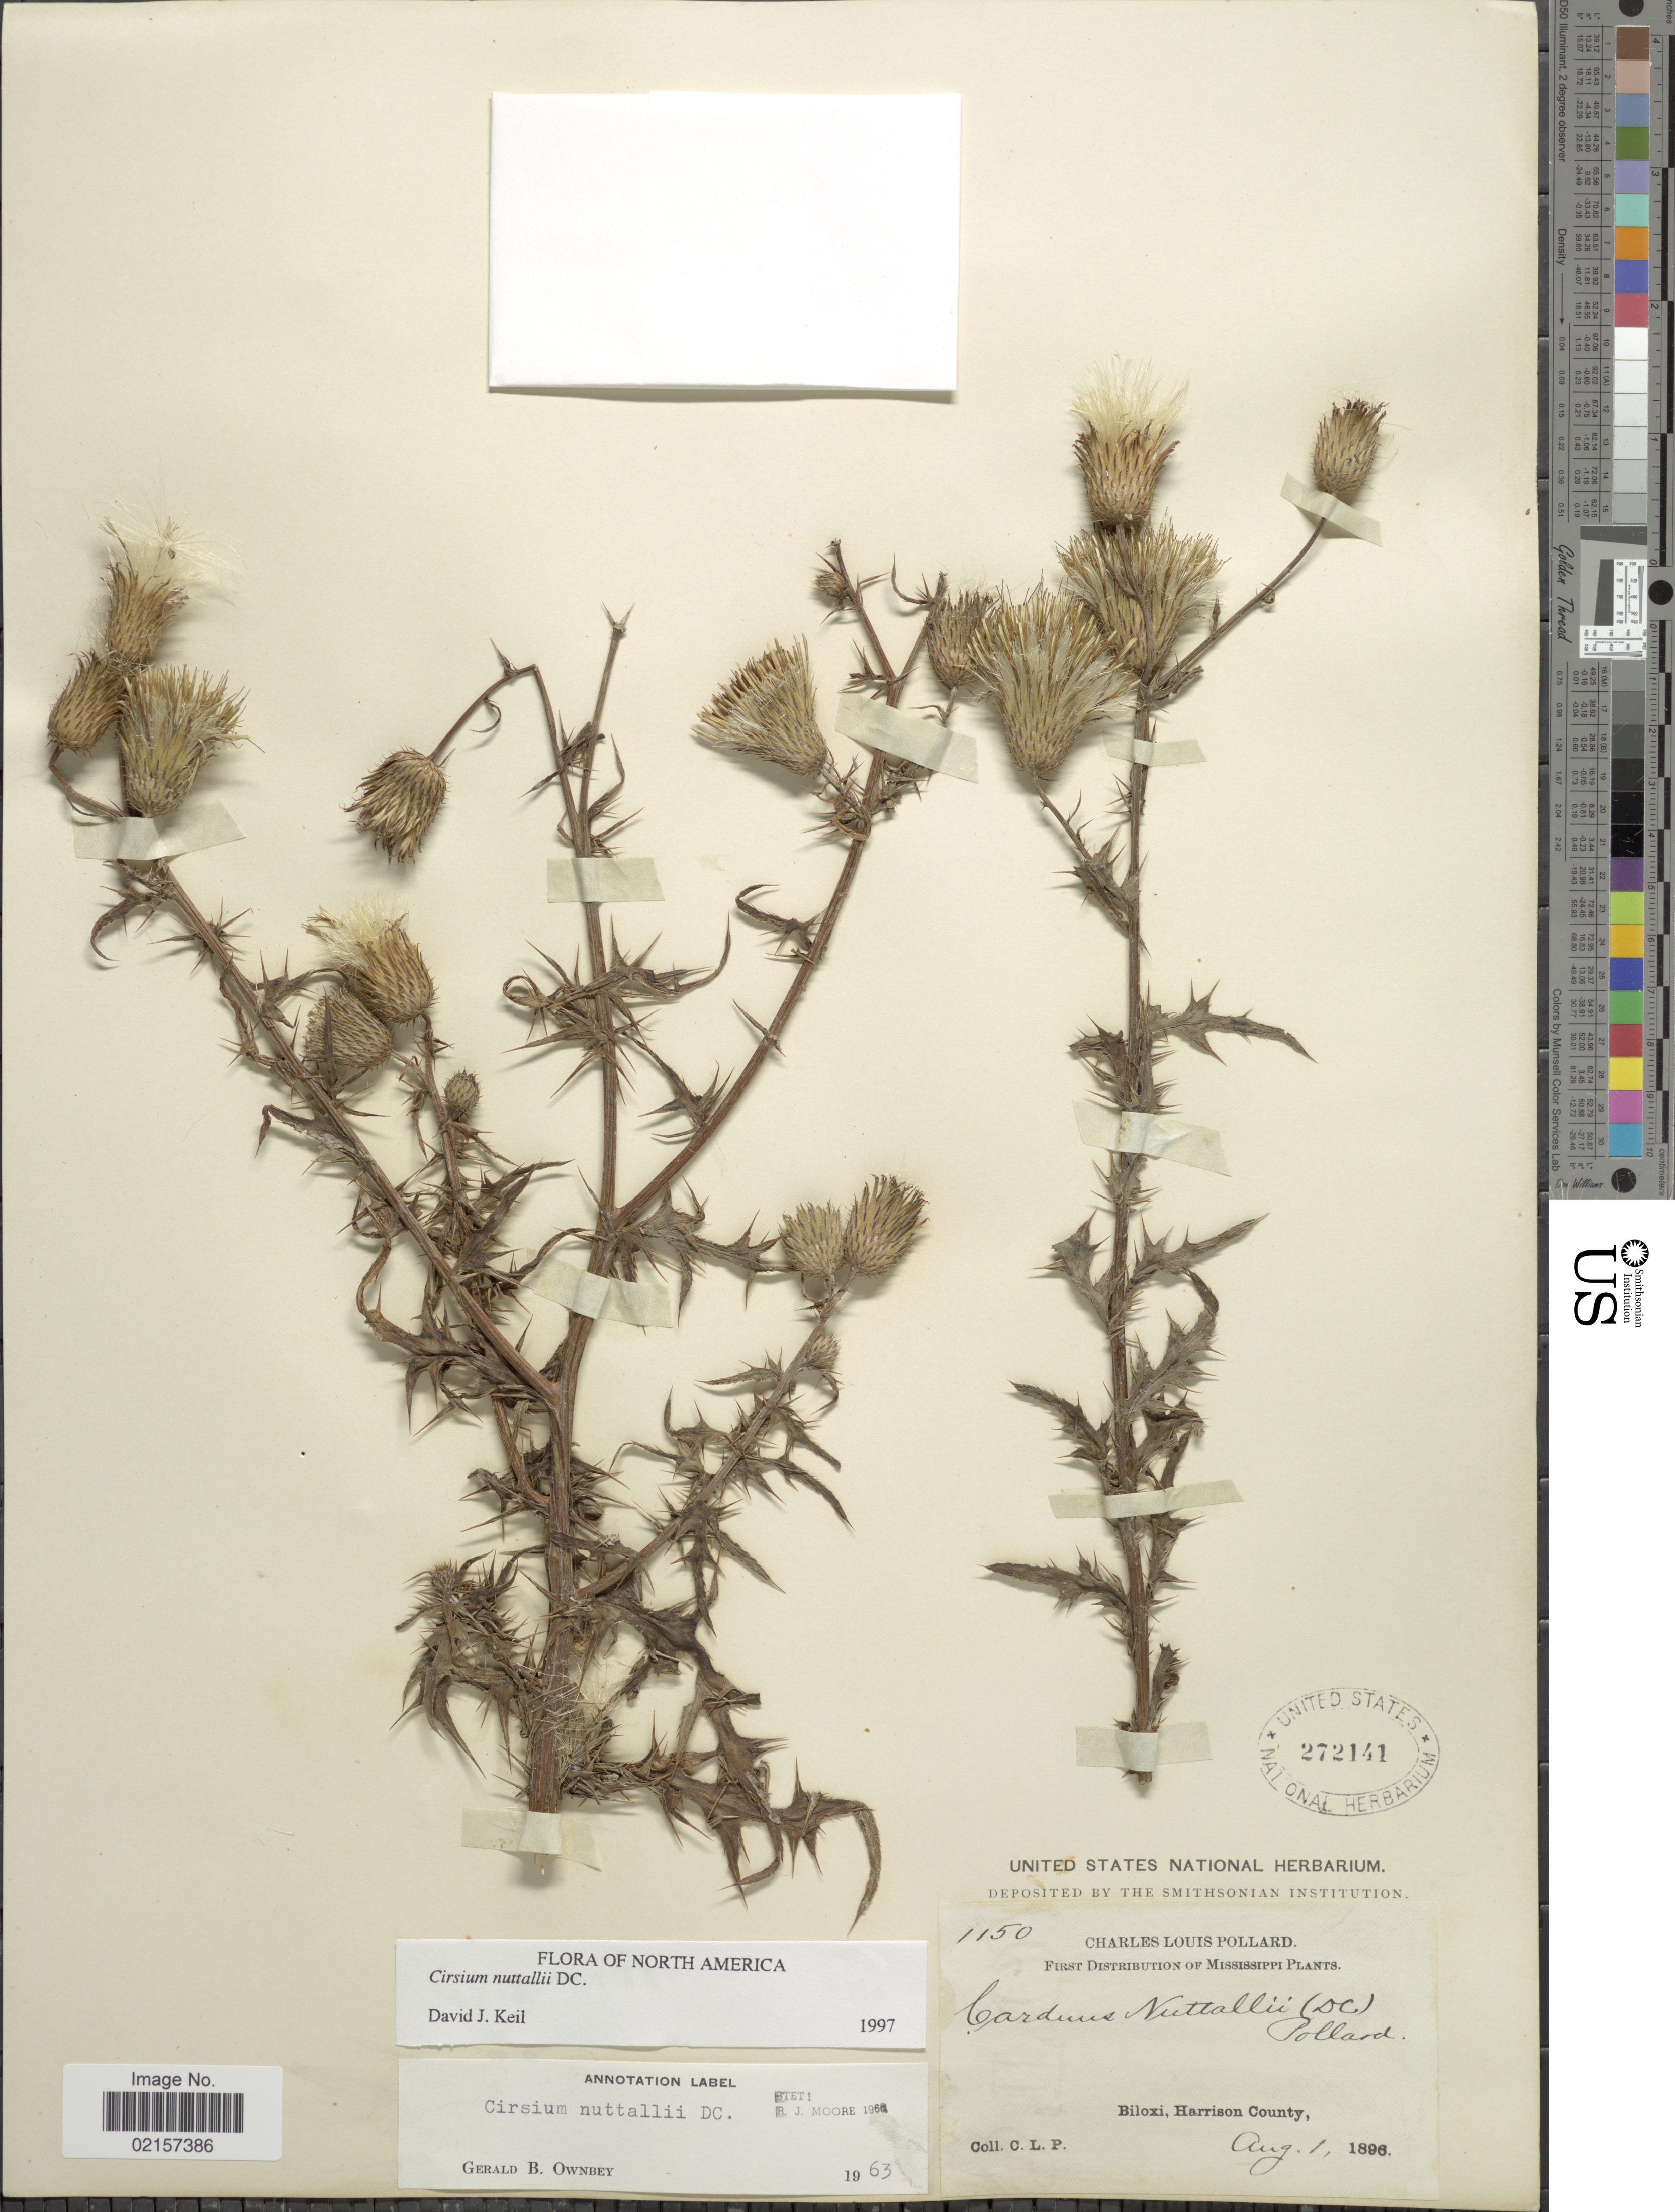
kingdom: Plantae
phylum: Tracheophyta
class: Magnoliopsida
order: Asterales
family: Asteraceae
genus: Cirsium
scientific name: Cirsium nuttali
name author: DC.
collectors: C. L. Pollard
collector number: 1150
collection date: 1896-08-01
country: United States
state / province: Mississippi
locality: Biloxi, Harrison County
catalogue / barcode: US 272141